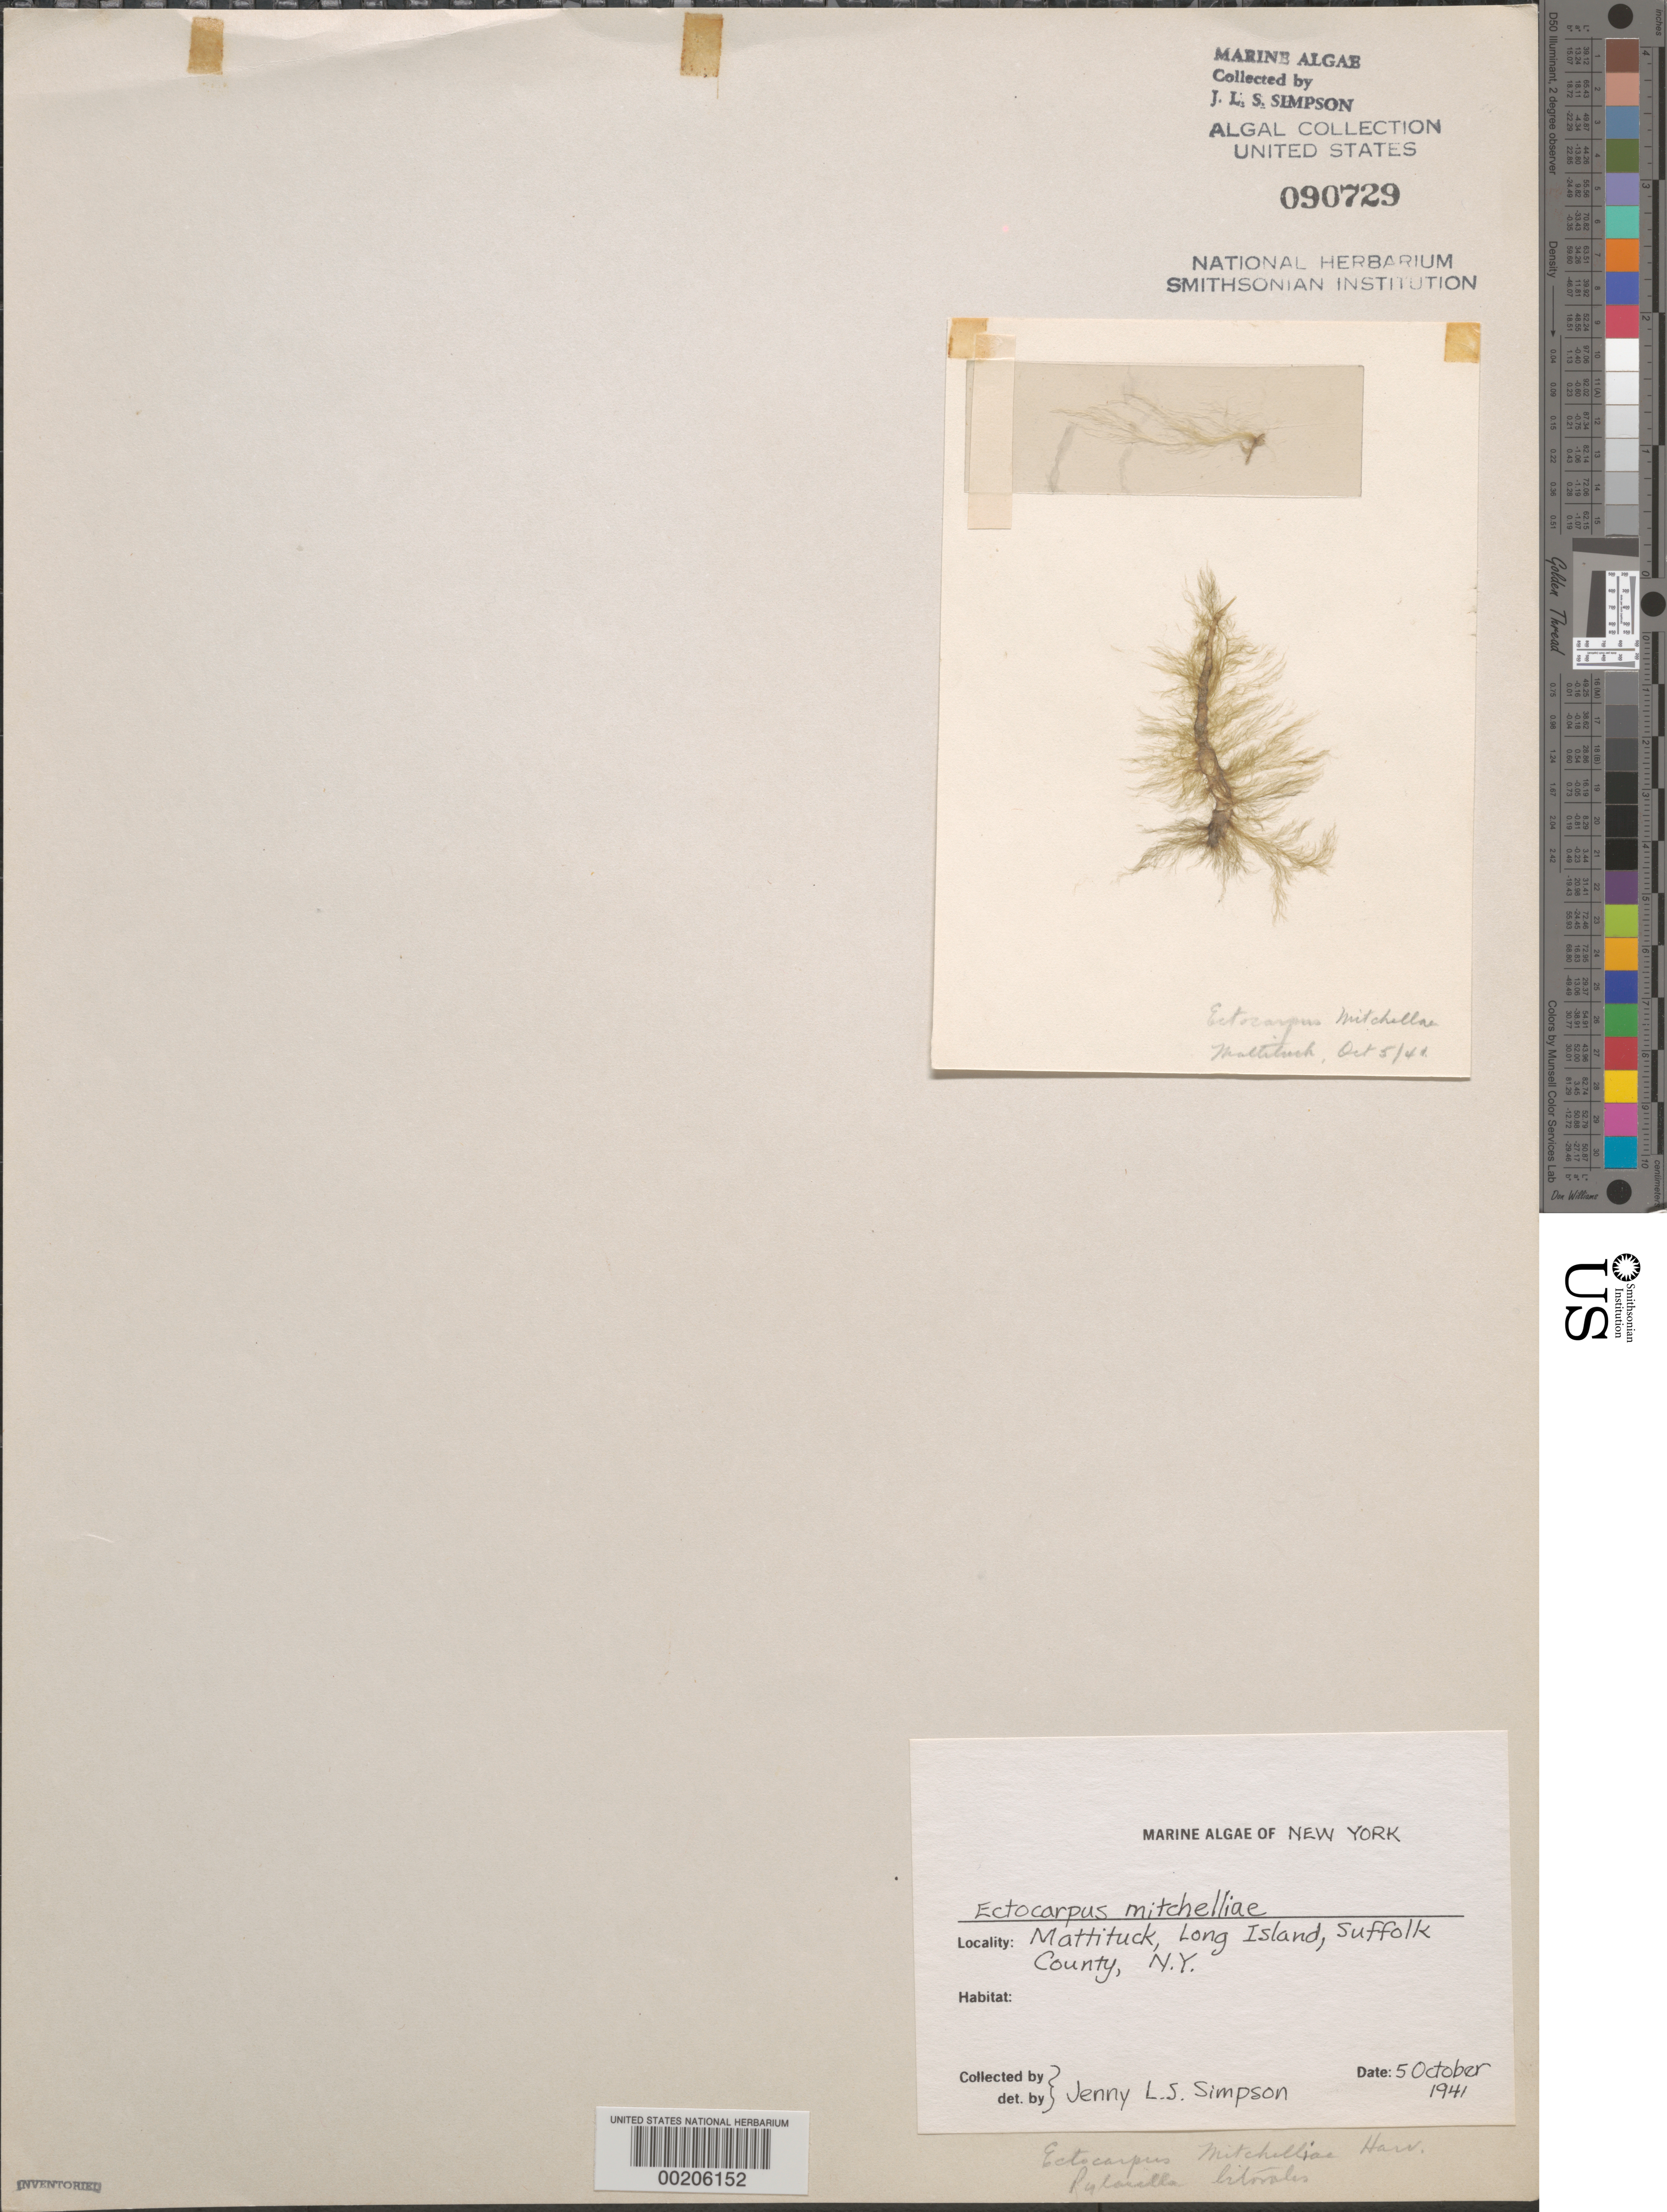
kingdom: Chromista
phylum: Ochrophyta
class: Phaeophyceae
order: Ectocarpales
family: Ectocarpaceae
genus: Ectocarpus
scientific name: Ectocarpus mitchellae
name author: (Harv.) Harv.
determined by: Simpson, J. L. S.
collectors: J. Simpson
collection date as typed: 05 Oct 1941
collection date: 1941-10-05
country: United States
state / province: New York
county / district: Suffolk County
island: Long Island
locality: Mattituck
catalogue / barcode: US 90729